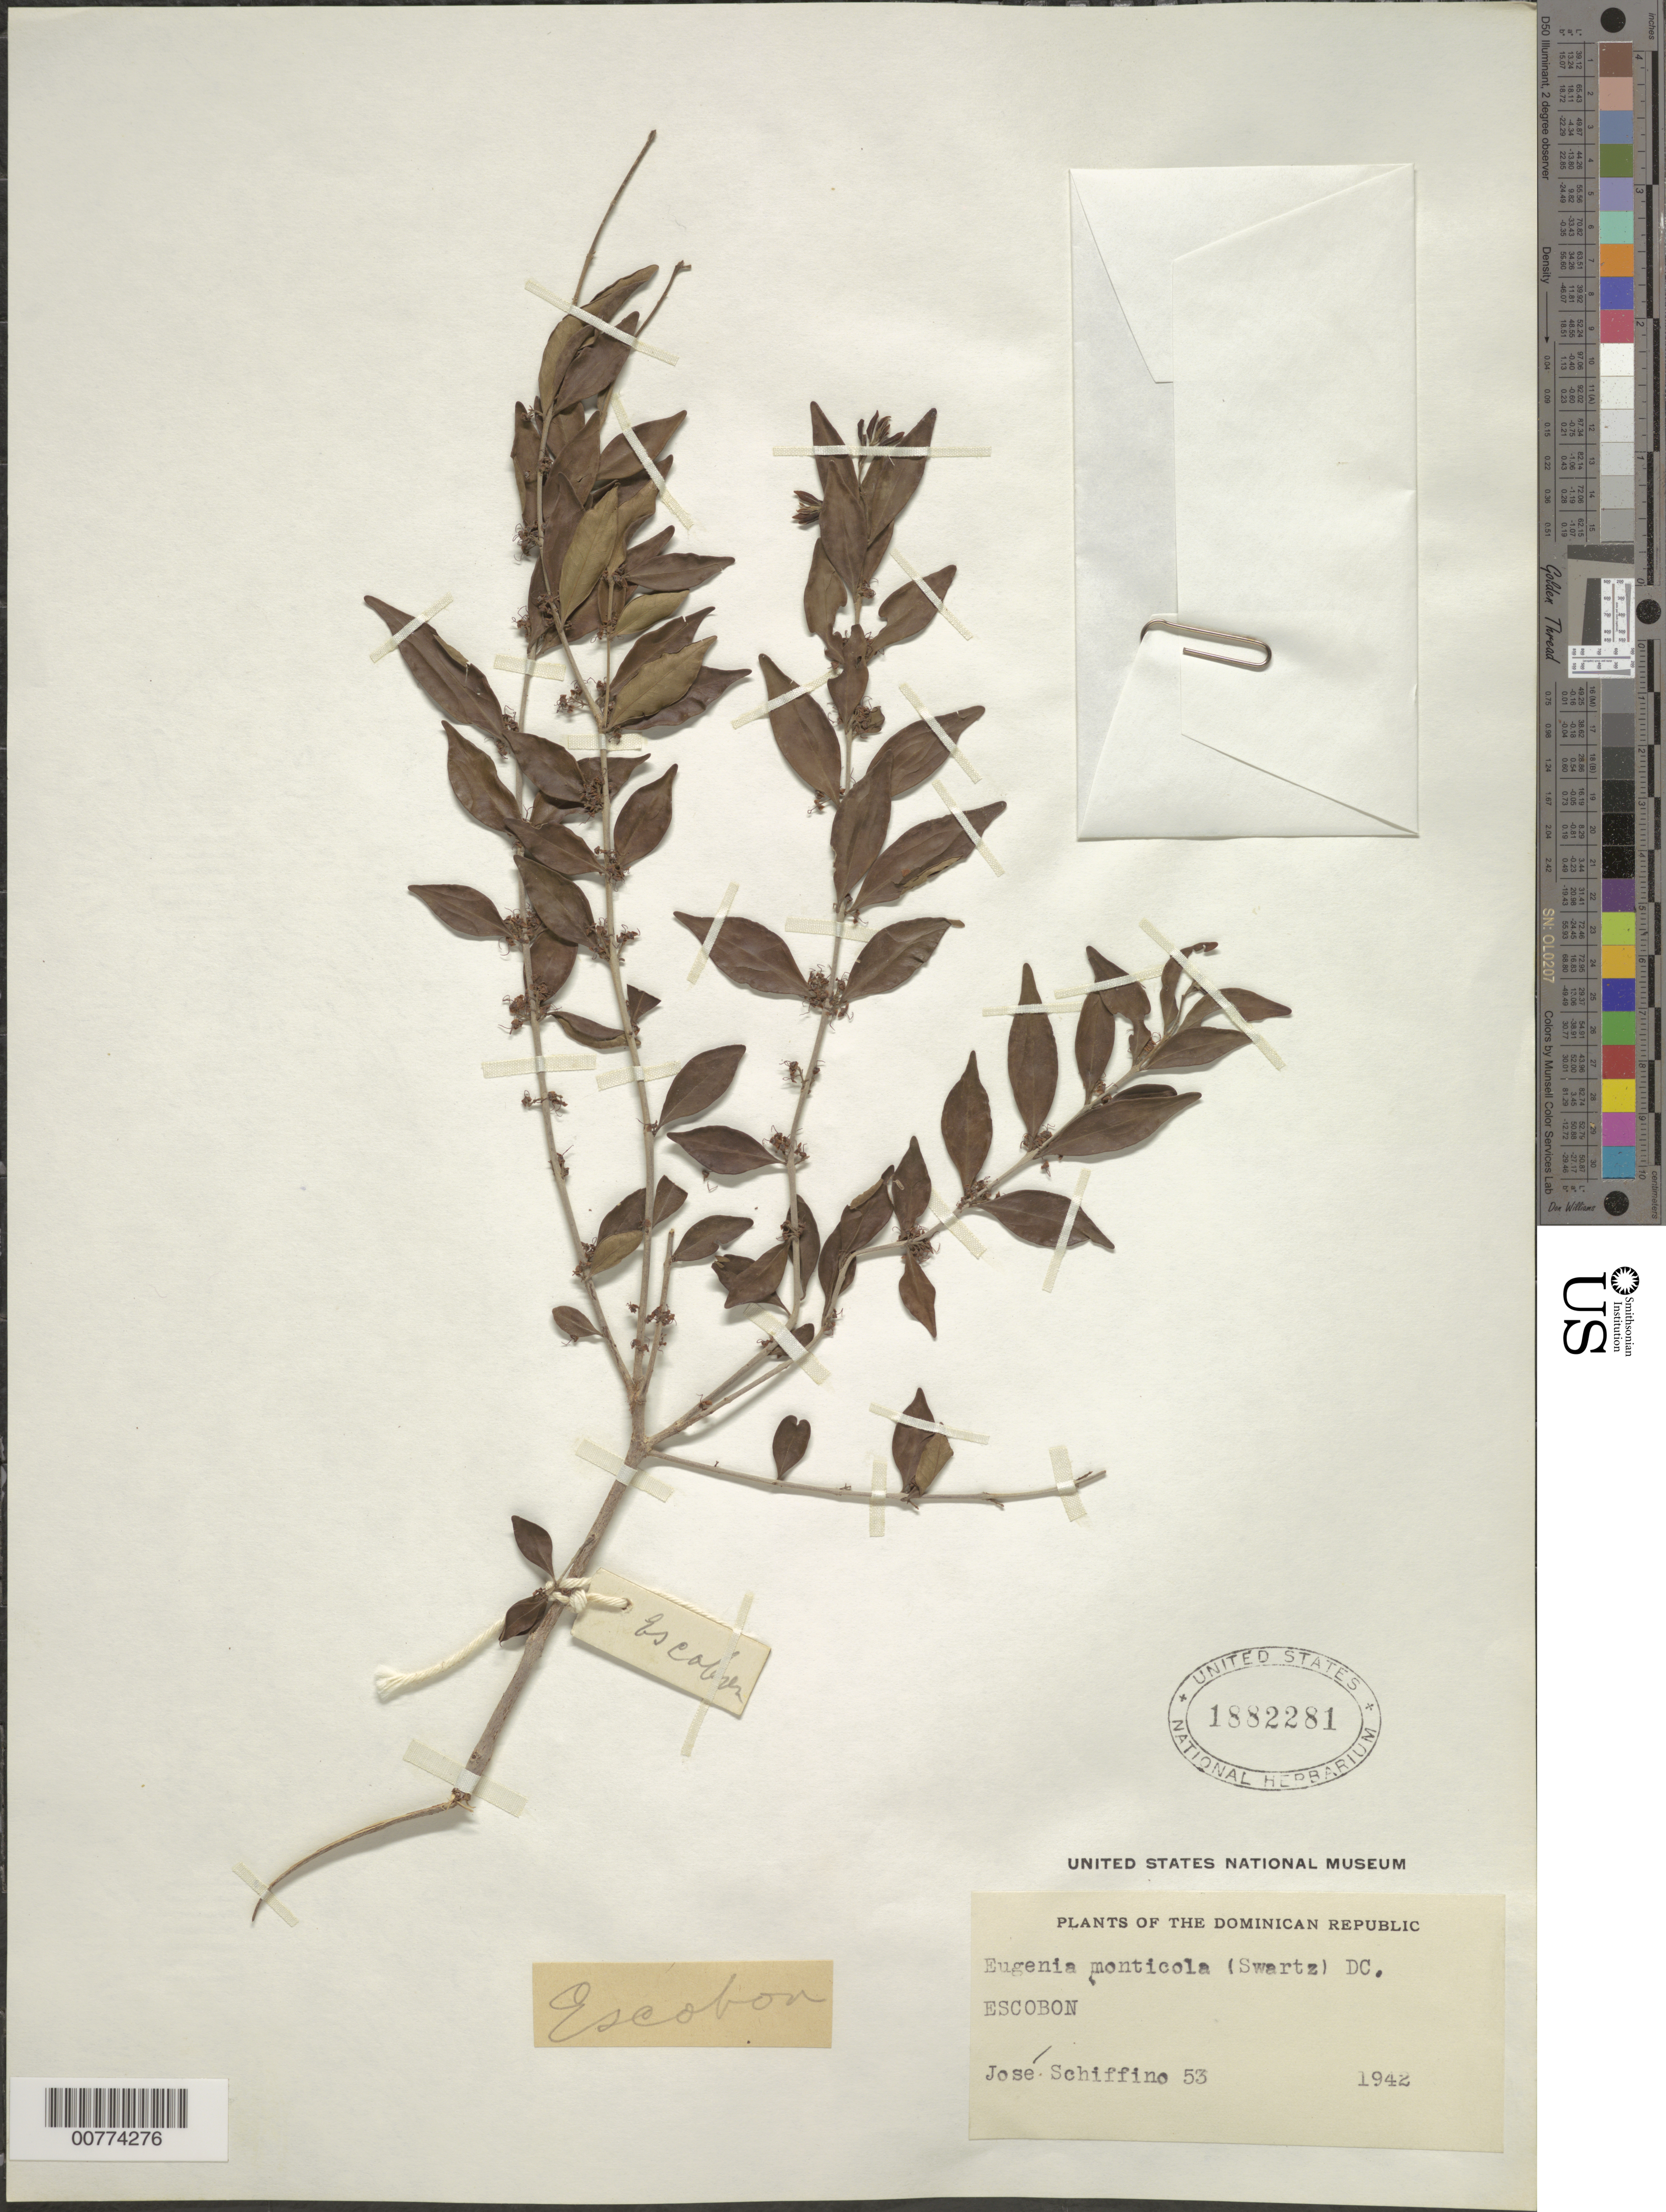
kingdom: Plantae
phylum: Tracheophyta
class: Magnoliopsida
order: Myrtales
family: Myrtaceae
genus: Eugenia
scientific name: Eugenia monticola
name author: (Sw.) DC.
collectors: J. Shiffino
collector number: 53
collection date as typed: Mar 1942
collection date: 1942-03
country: Dominican Republic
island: Hispaniola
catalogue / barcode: US 1882281